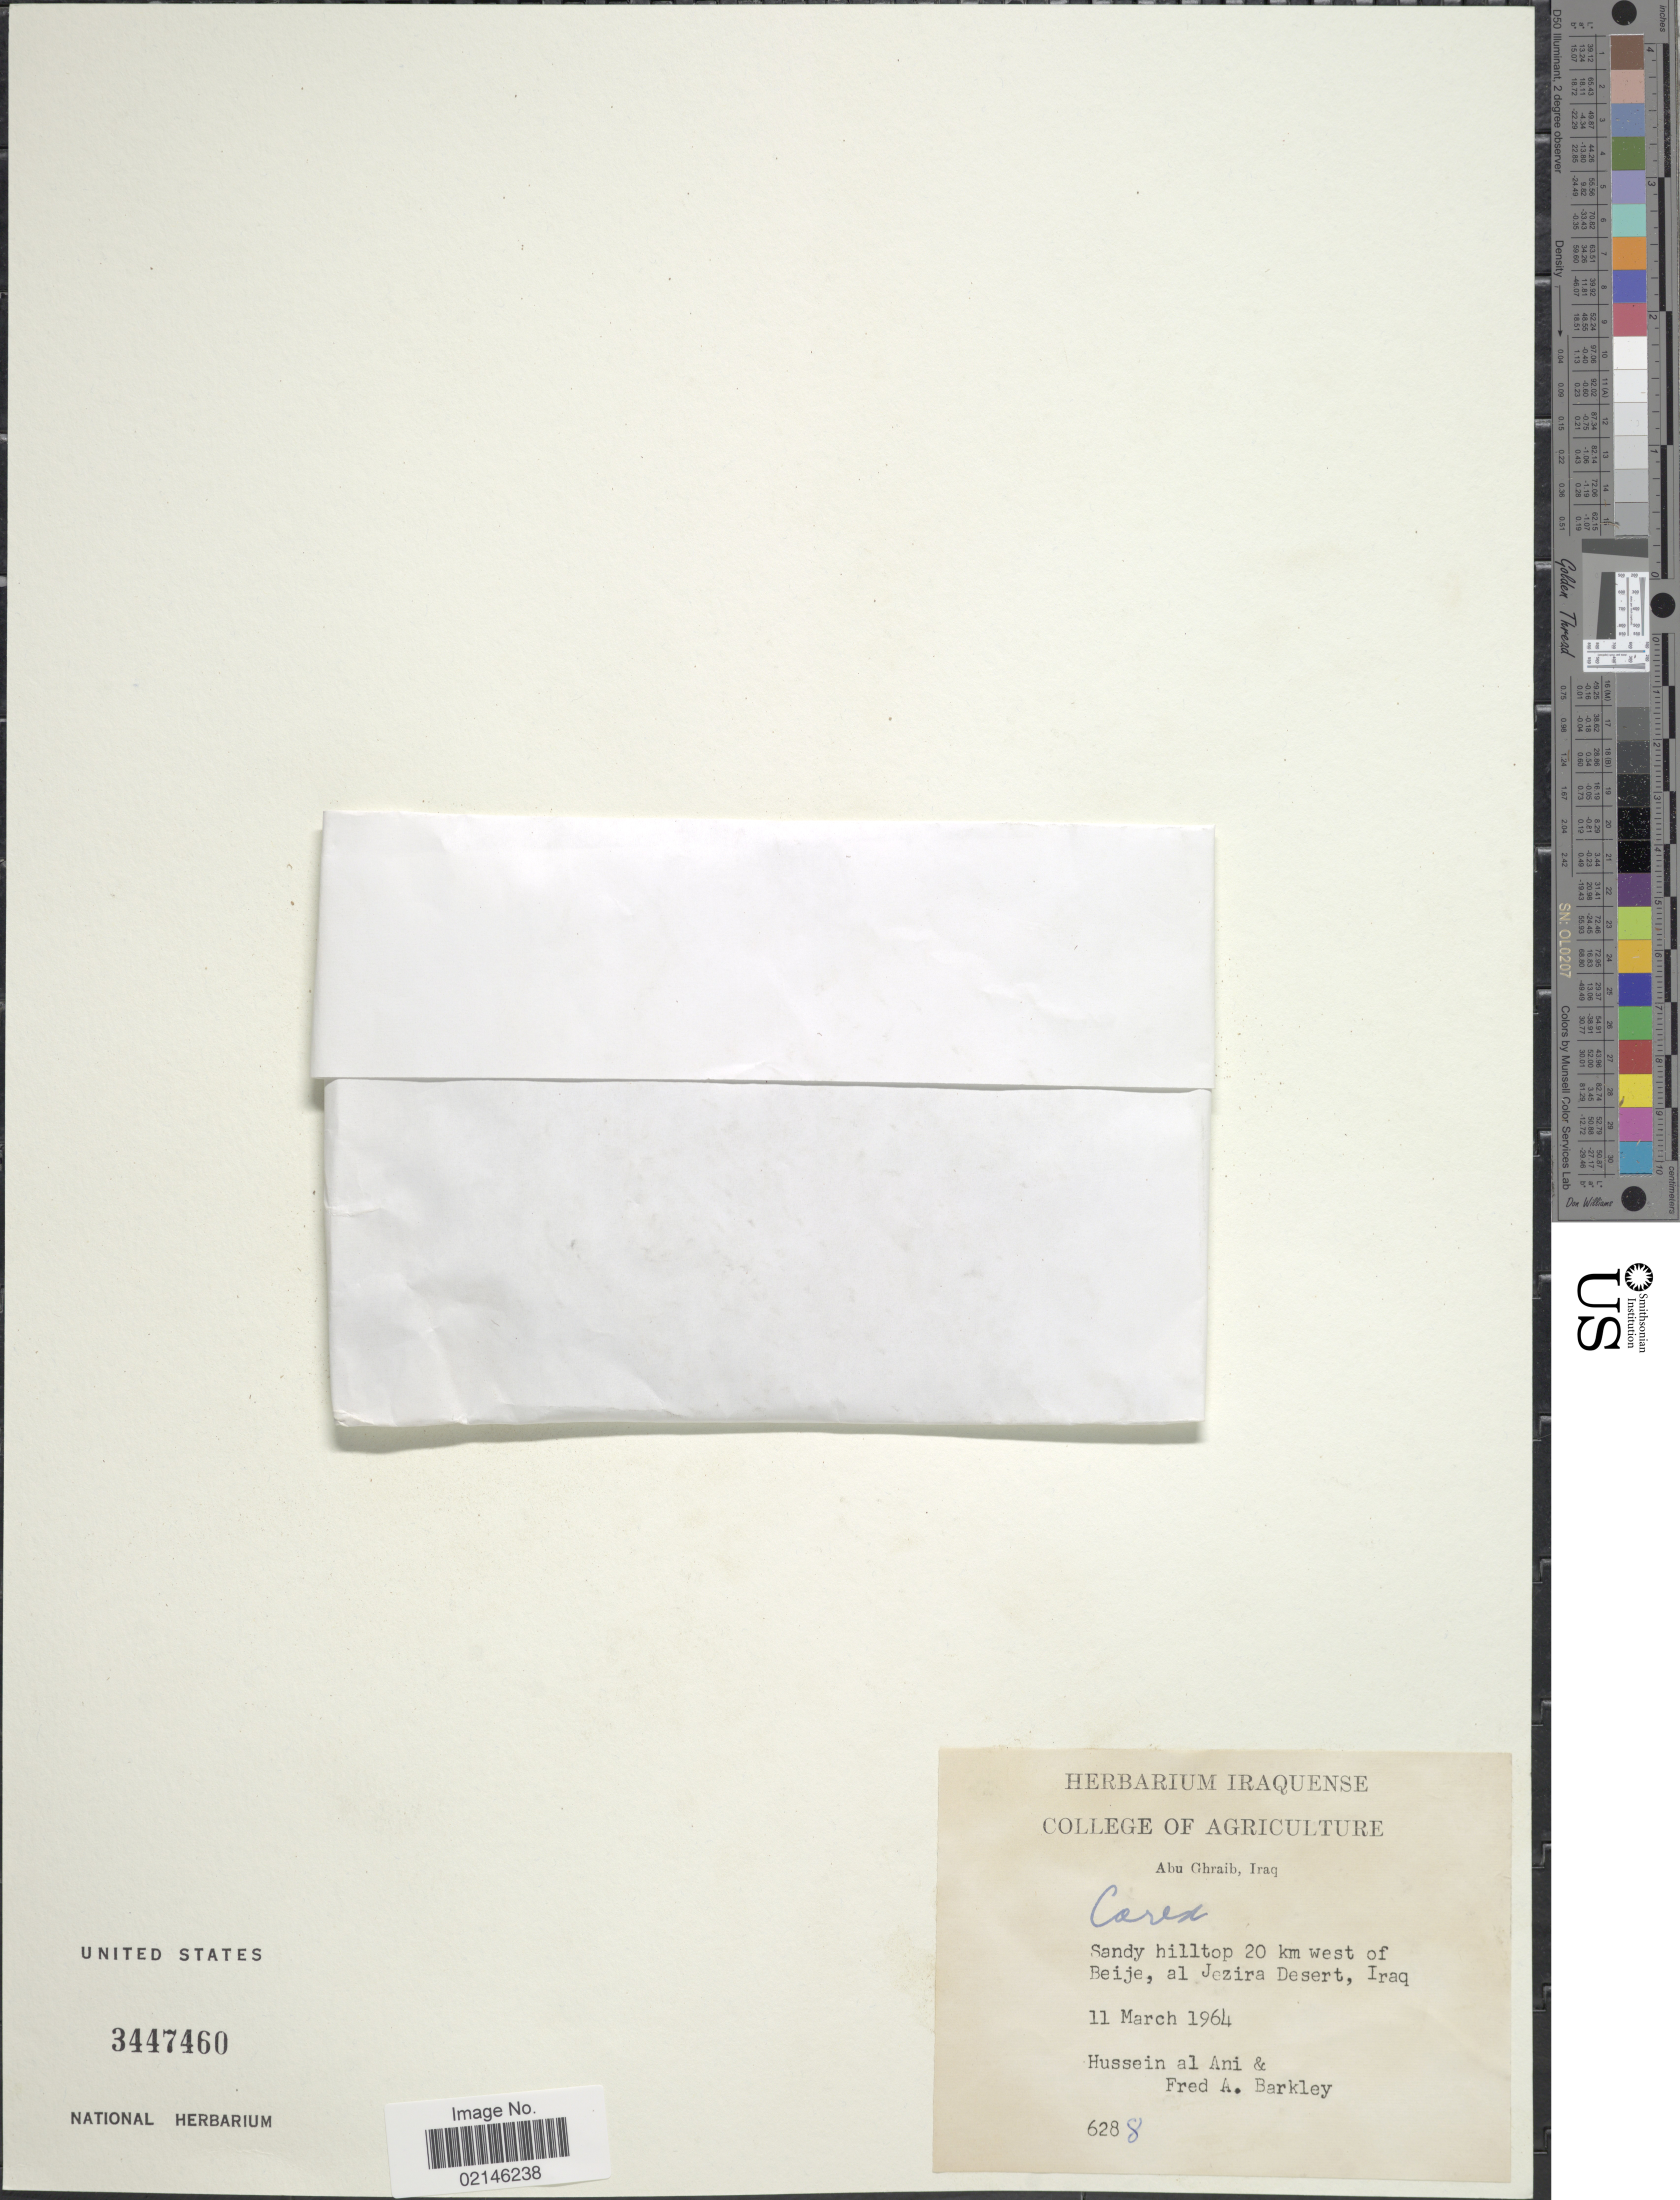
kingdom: Plantae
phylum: Tracheophyta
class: Liliopsida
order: Poales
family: Cyperaceae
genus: Carex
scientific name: Carex sp.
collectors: H. Ani & F. A. Barkley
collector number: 6288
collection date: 1964-03-11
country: Iraq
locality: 20 km west of Beije, al Jezira Desert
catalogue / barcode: US 3447460